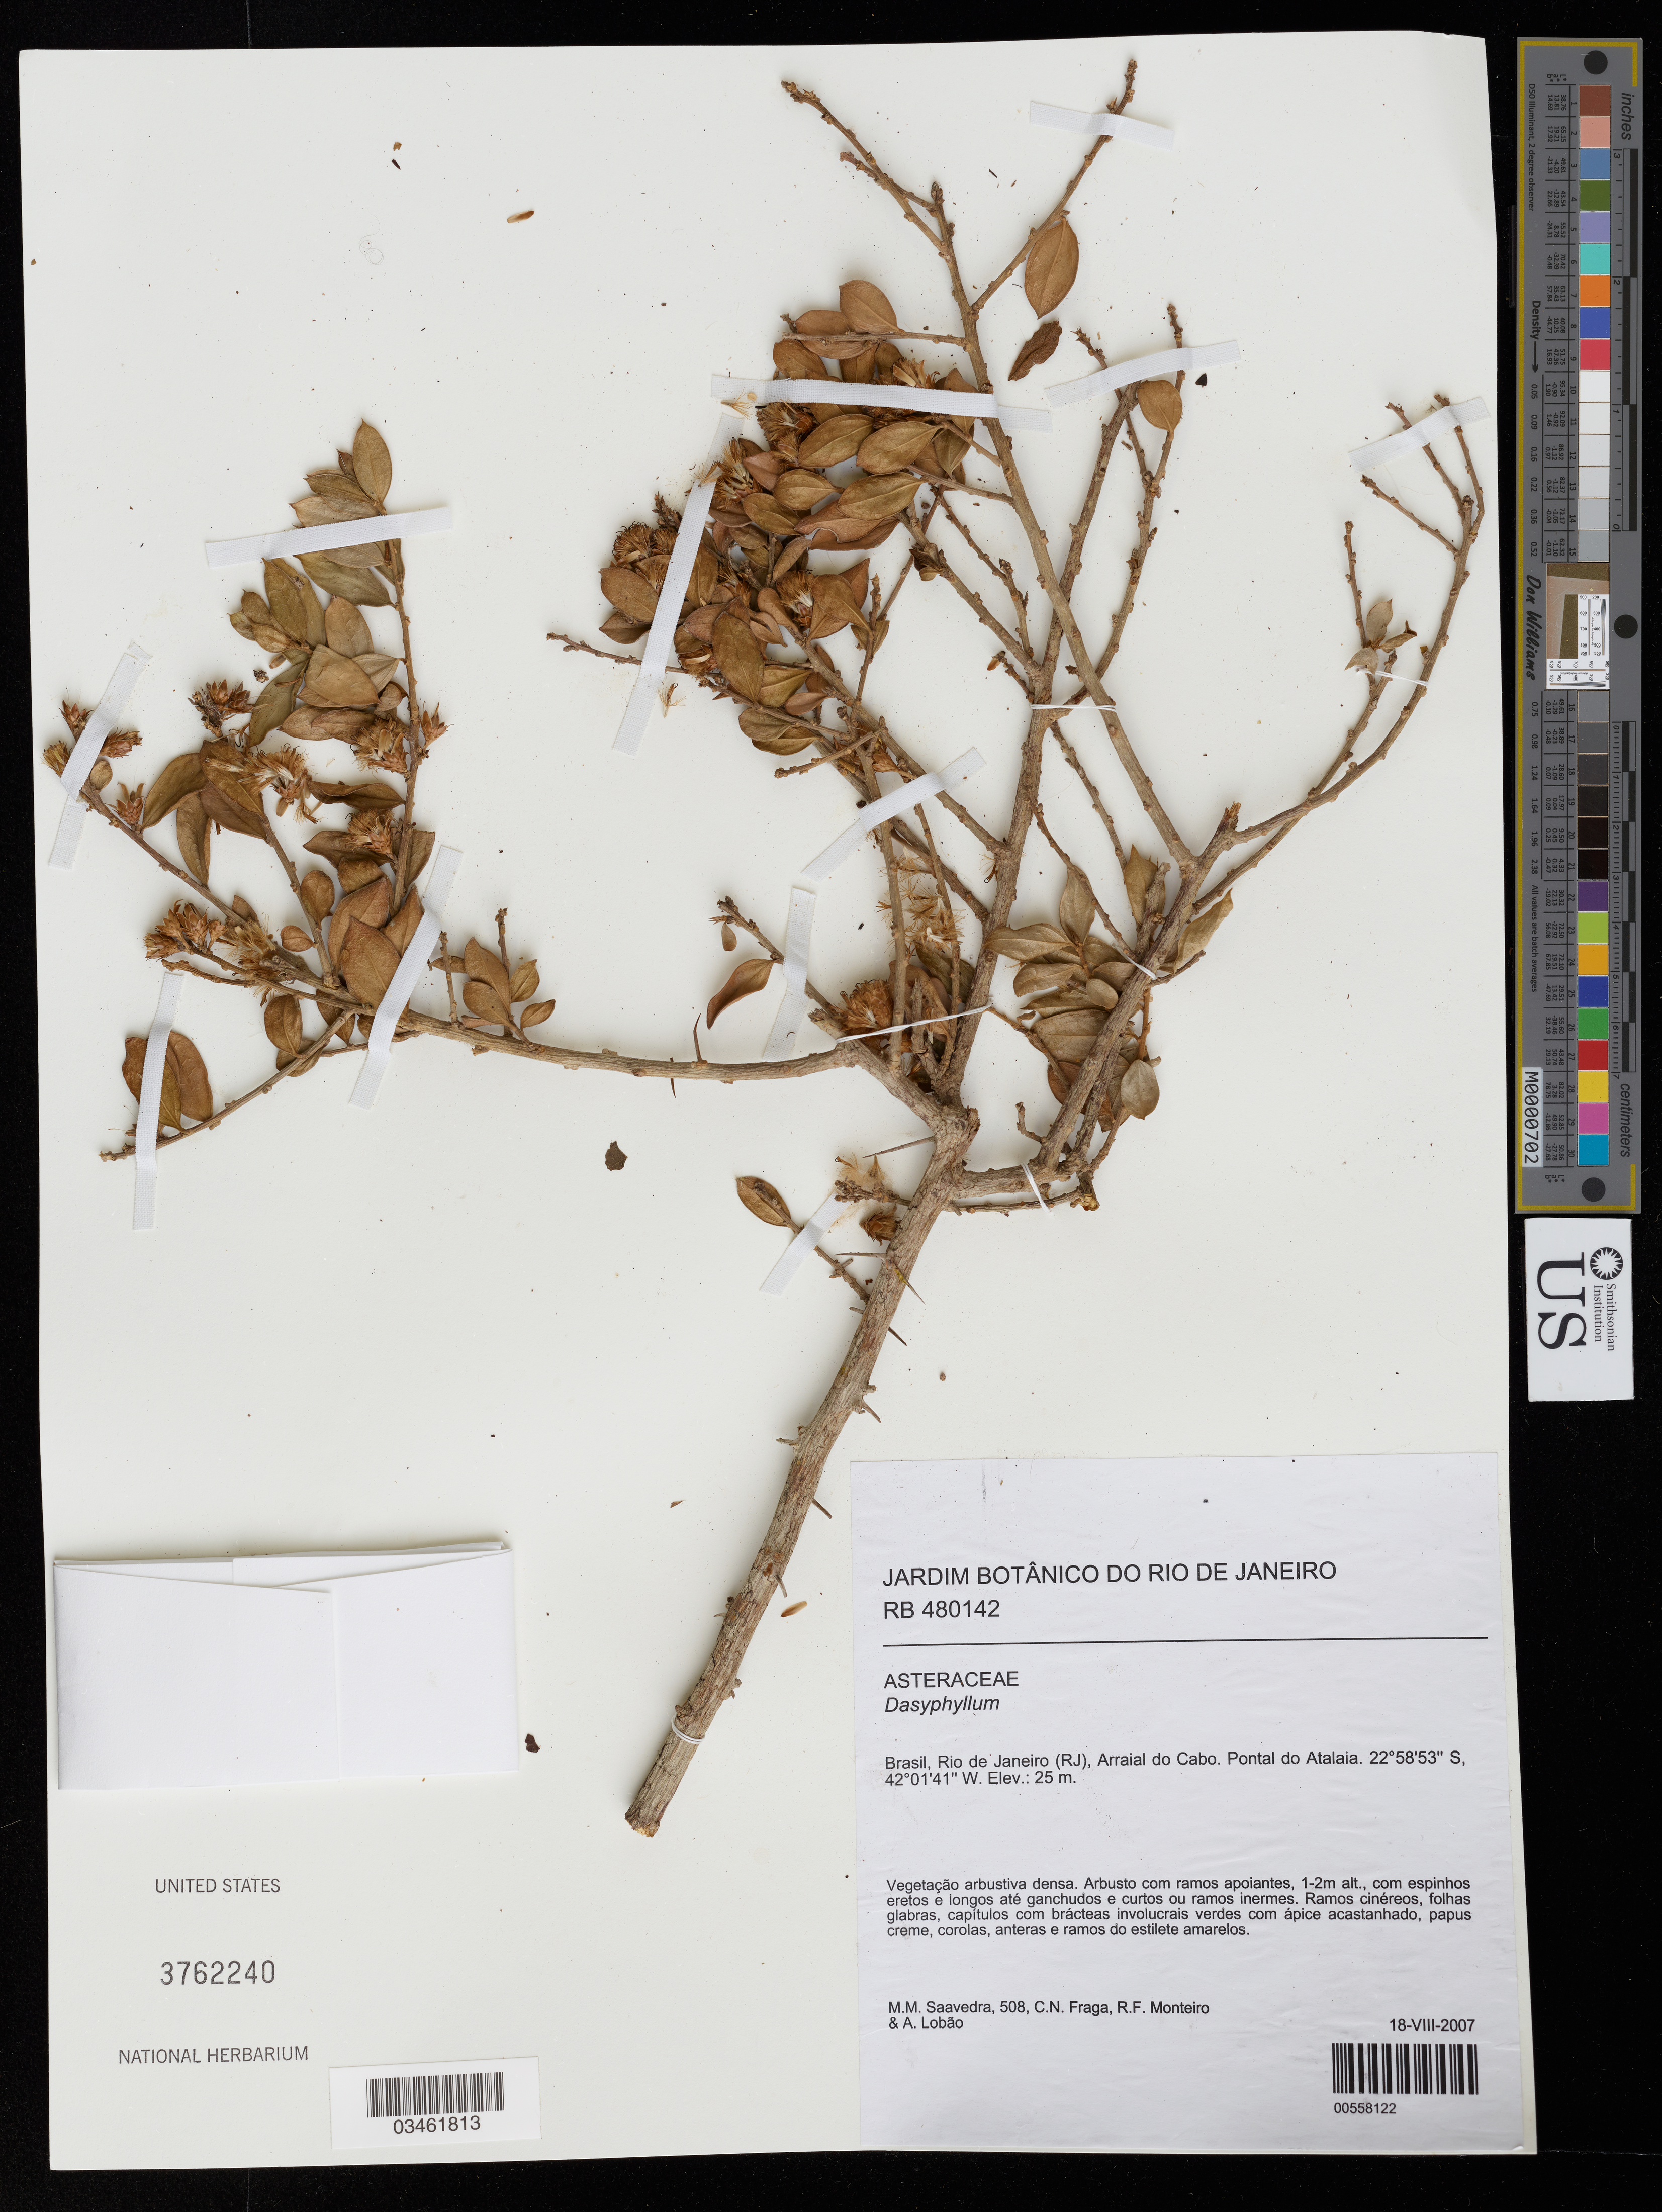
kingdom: Plantae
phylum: Tracheophyta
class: Magnoliopsida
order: Asterales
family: Asteraceae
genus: Dasyphyllum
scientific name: Dasyphyllum sp.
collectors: M. Saavedra, C. Fraga, R. F. Monteiro & A. Lobão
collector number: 508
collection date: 2007-08-18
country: Brazil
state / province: Rio de Janeiro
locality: (RJ), Arraial do Cabo, Pontal do Atalaia.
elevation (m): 25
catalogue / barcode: US 3762240